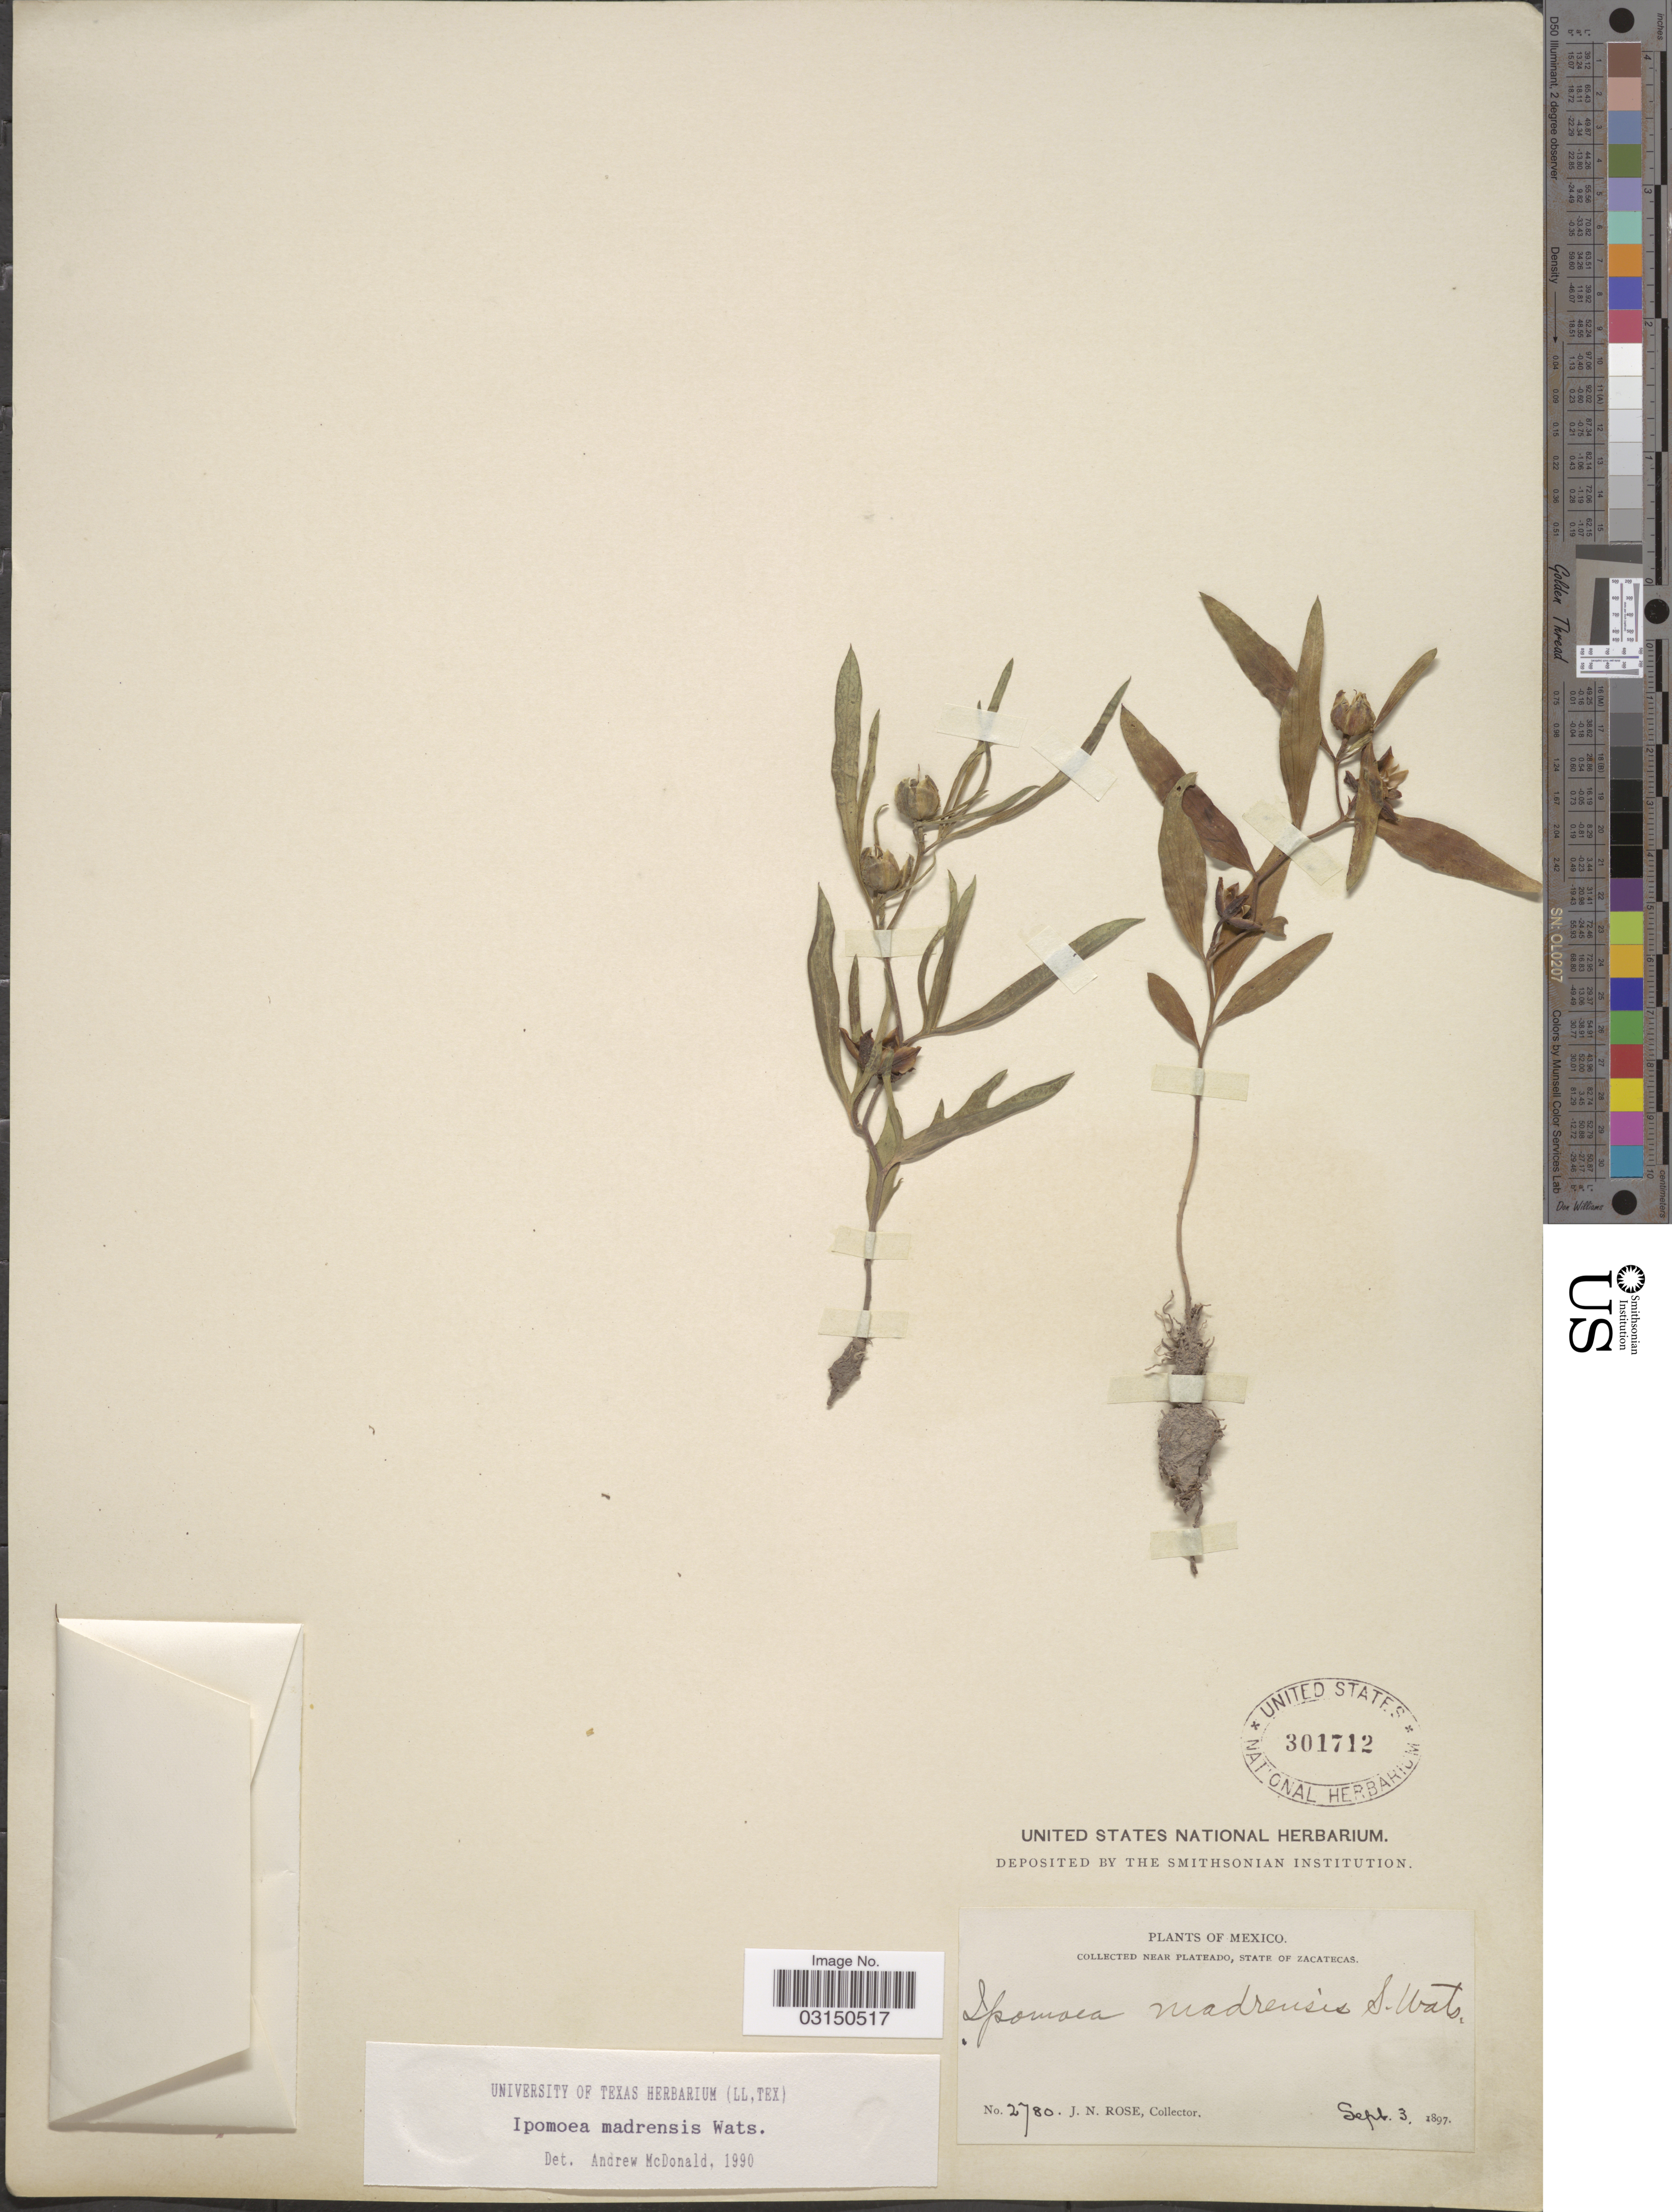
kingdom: Plantae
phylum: Tracheophyta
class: Magnoliopsida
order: Solanales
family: Convolvulaceae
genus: Ipomoea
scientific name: Ipomoea madrensis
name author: S. Watson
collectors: J. N. Rose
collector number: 2780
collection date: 1897-09-03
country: Mexico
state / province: Zacatecas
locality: Near Plateado.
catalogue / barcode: US 301712